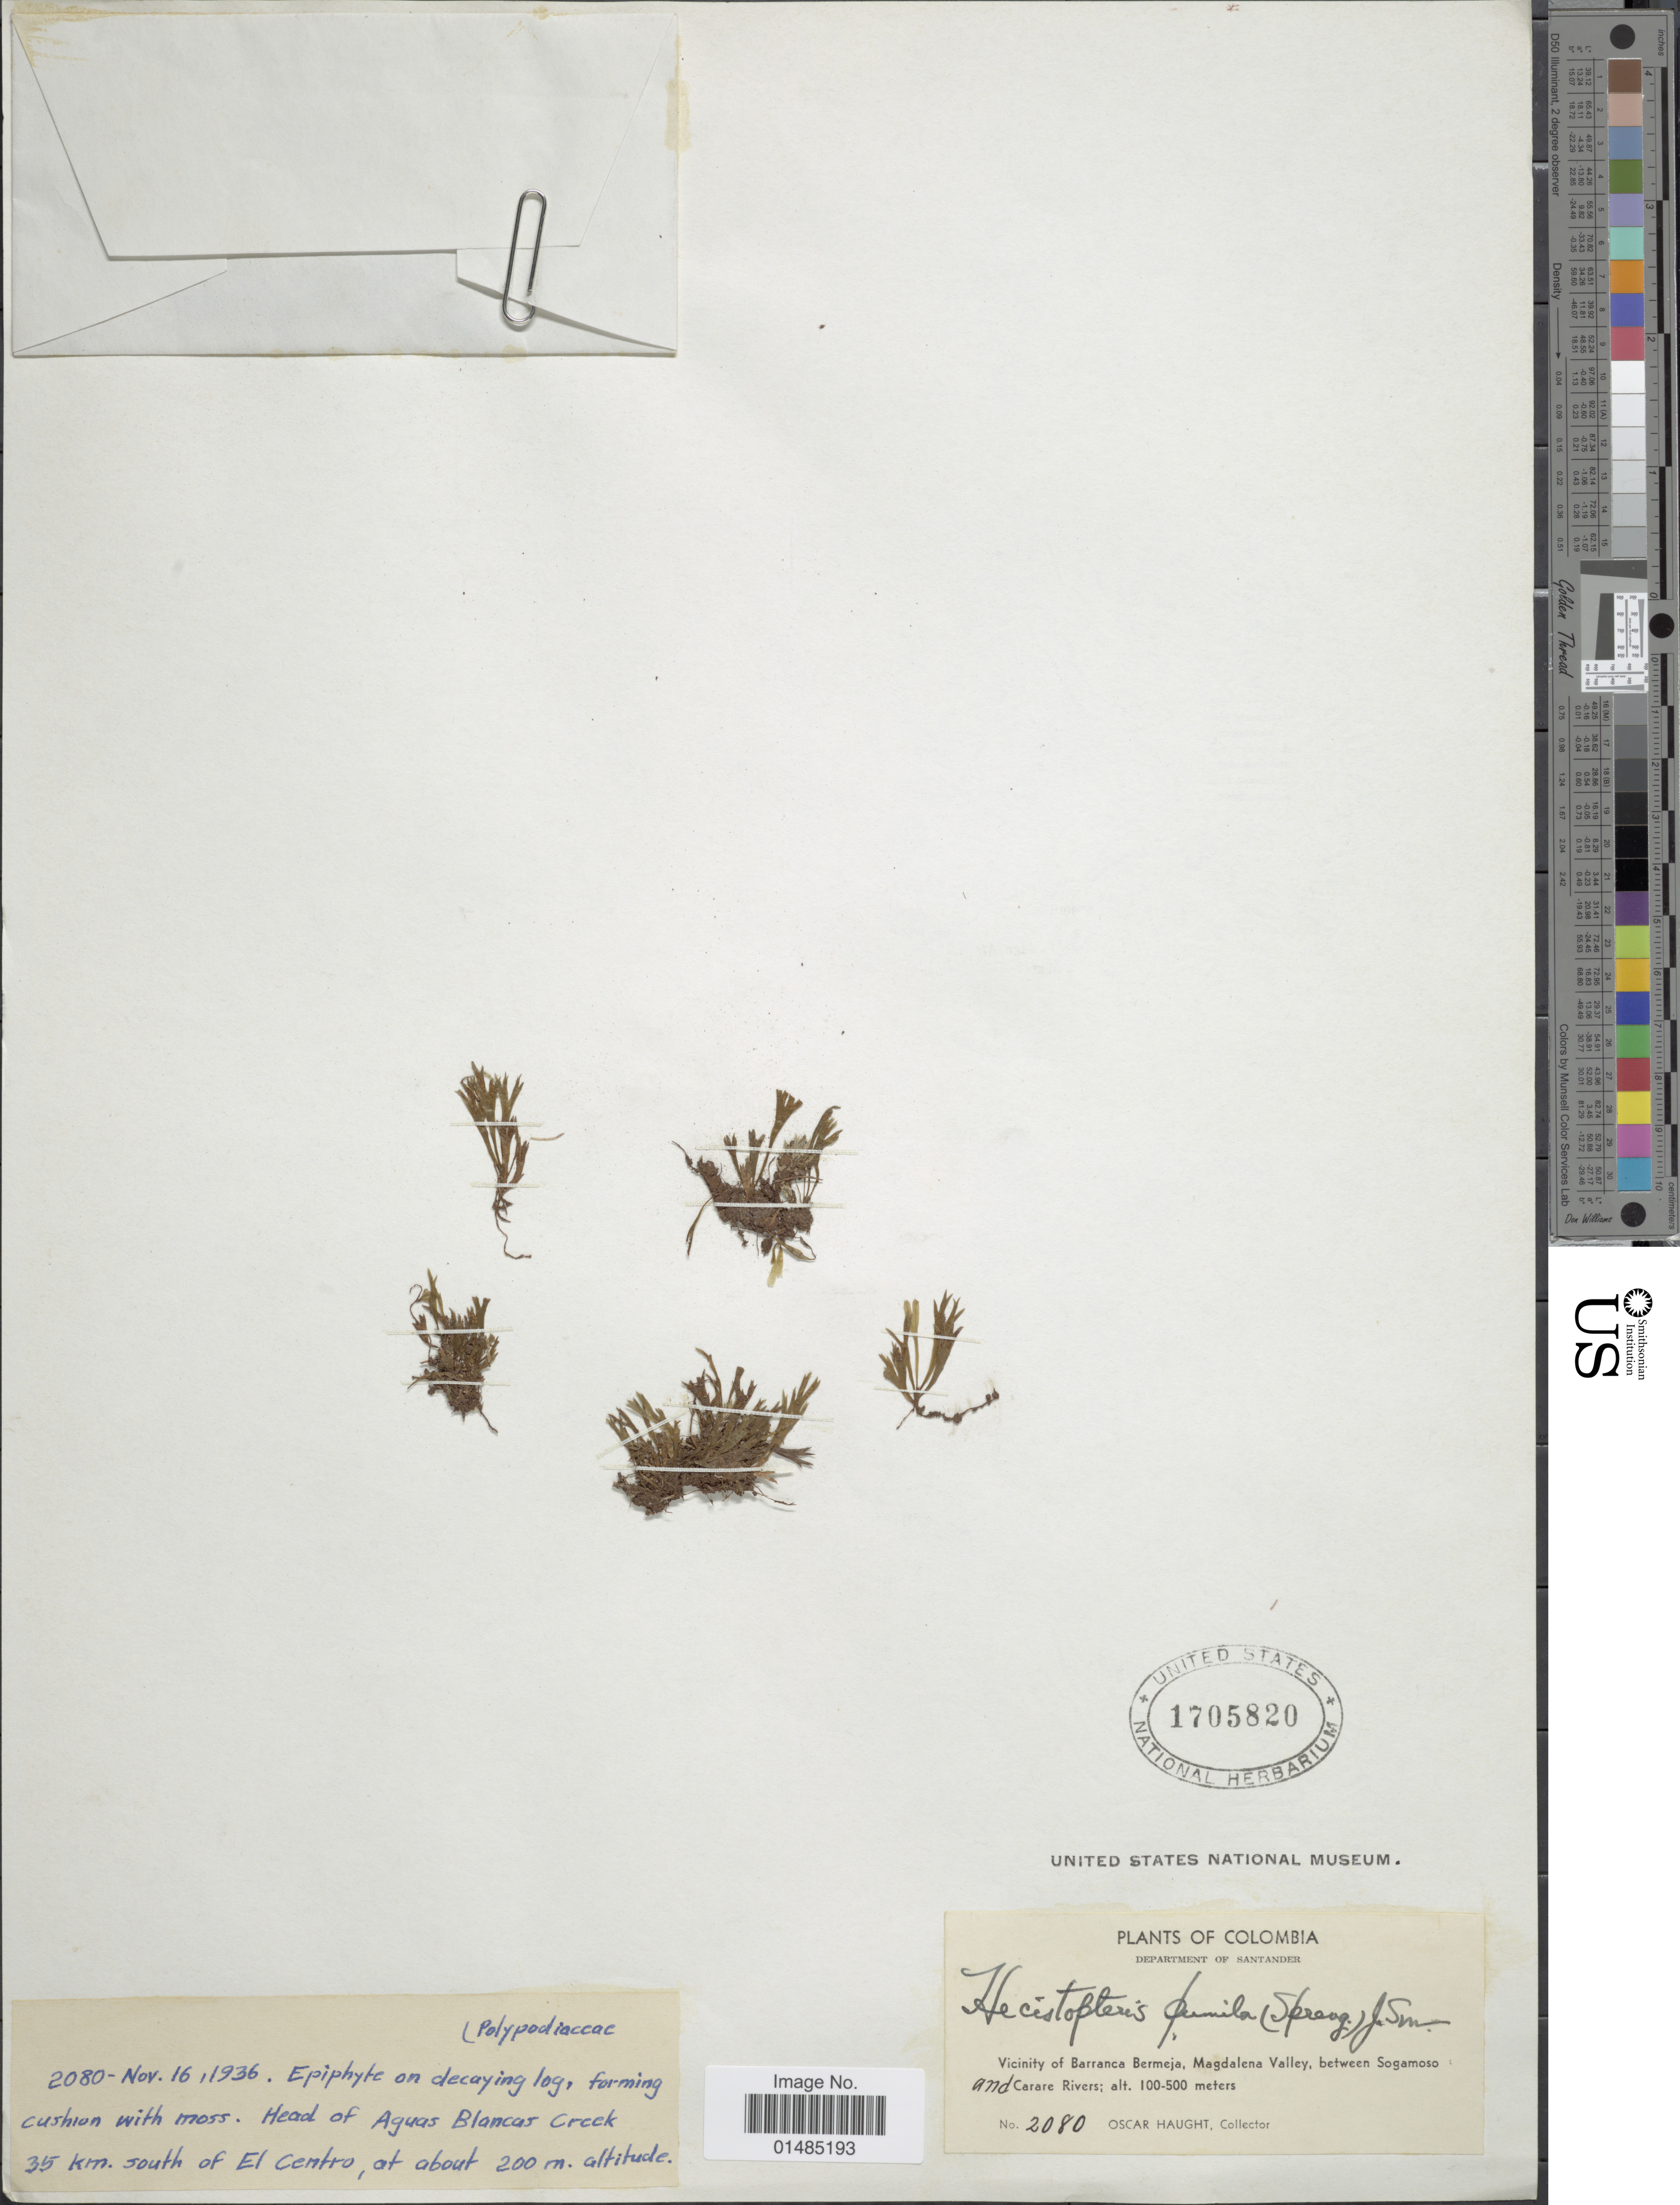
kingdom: Plantae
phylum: Tracheophyta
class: Polypodiopsida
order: Polypodiales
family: Pteridaceae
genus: Hecistopteris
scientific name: Hecistopteris pumila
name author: Christ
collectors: O. L. Haught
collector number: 2080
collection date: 1936-11-16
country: Colombia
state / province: Santander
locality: Vicinity of Barranca Bermeja, Magdalena Valley, between Sogamoso and Carare Rivers. Head of Aguas Blancas Creek 35 km. south of El Centro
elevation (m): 200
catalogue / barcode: US 1705820